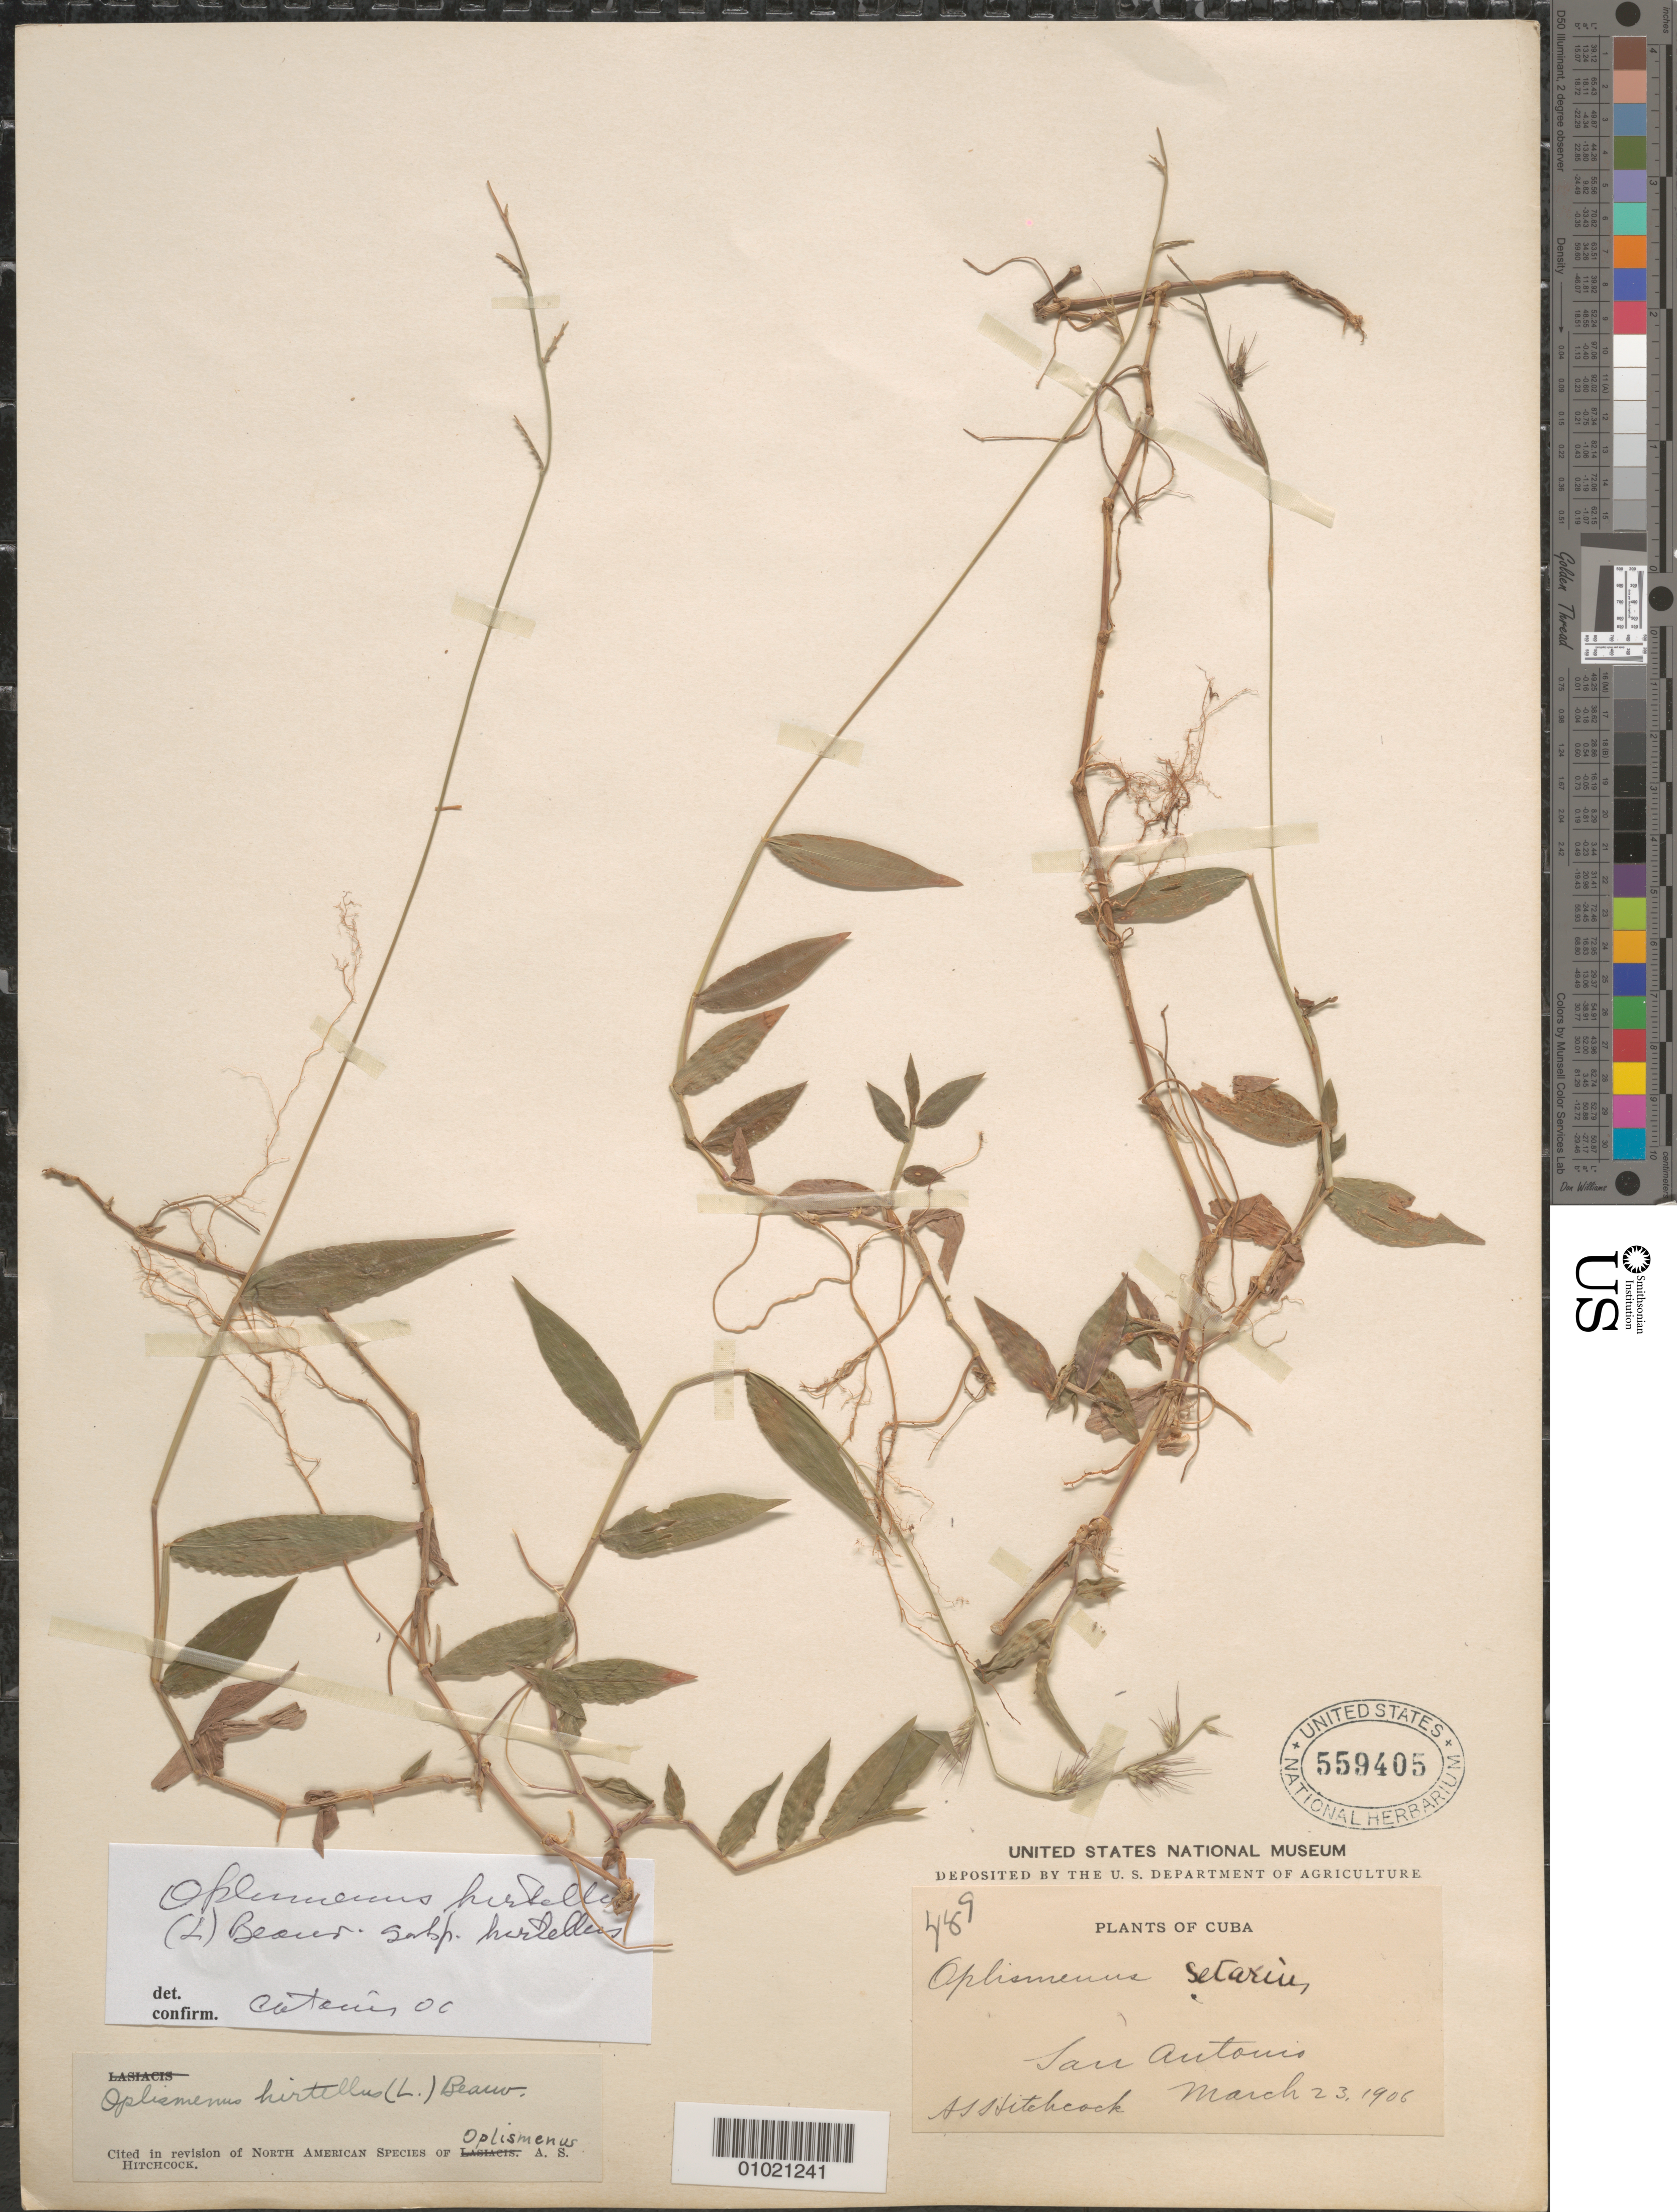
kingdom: Plantae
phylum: Tracheophyta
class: Liliopsida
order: Poales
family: Poaceae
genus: Oplismenus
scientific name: Oplismenus hirtellus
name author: (L.) P. Beauv.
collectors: A. S. Hitchcock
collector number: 489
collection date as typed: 23 Mar 1906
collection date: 1906-03-23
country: Cuba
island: Cuba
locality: San Antonio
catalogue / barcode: US 559405